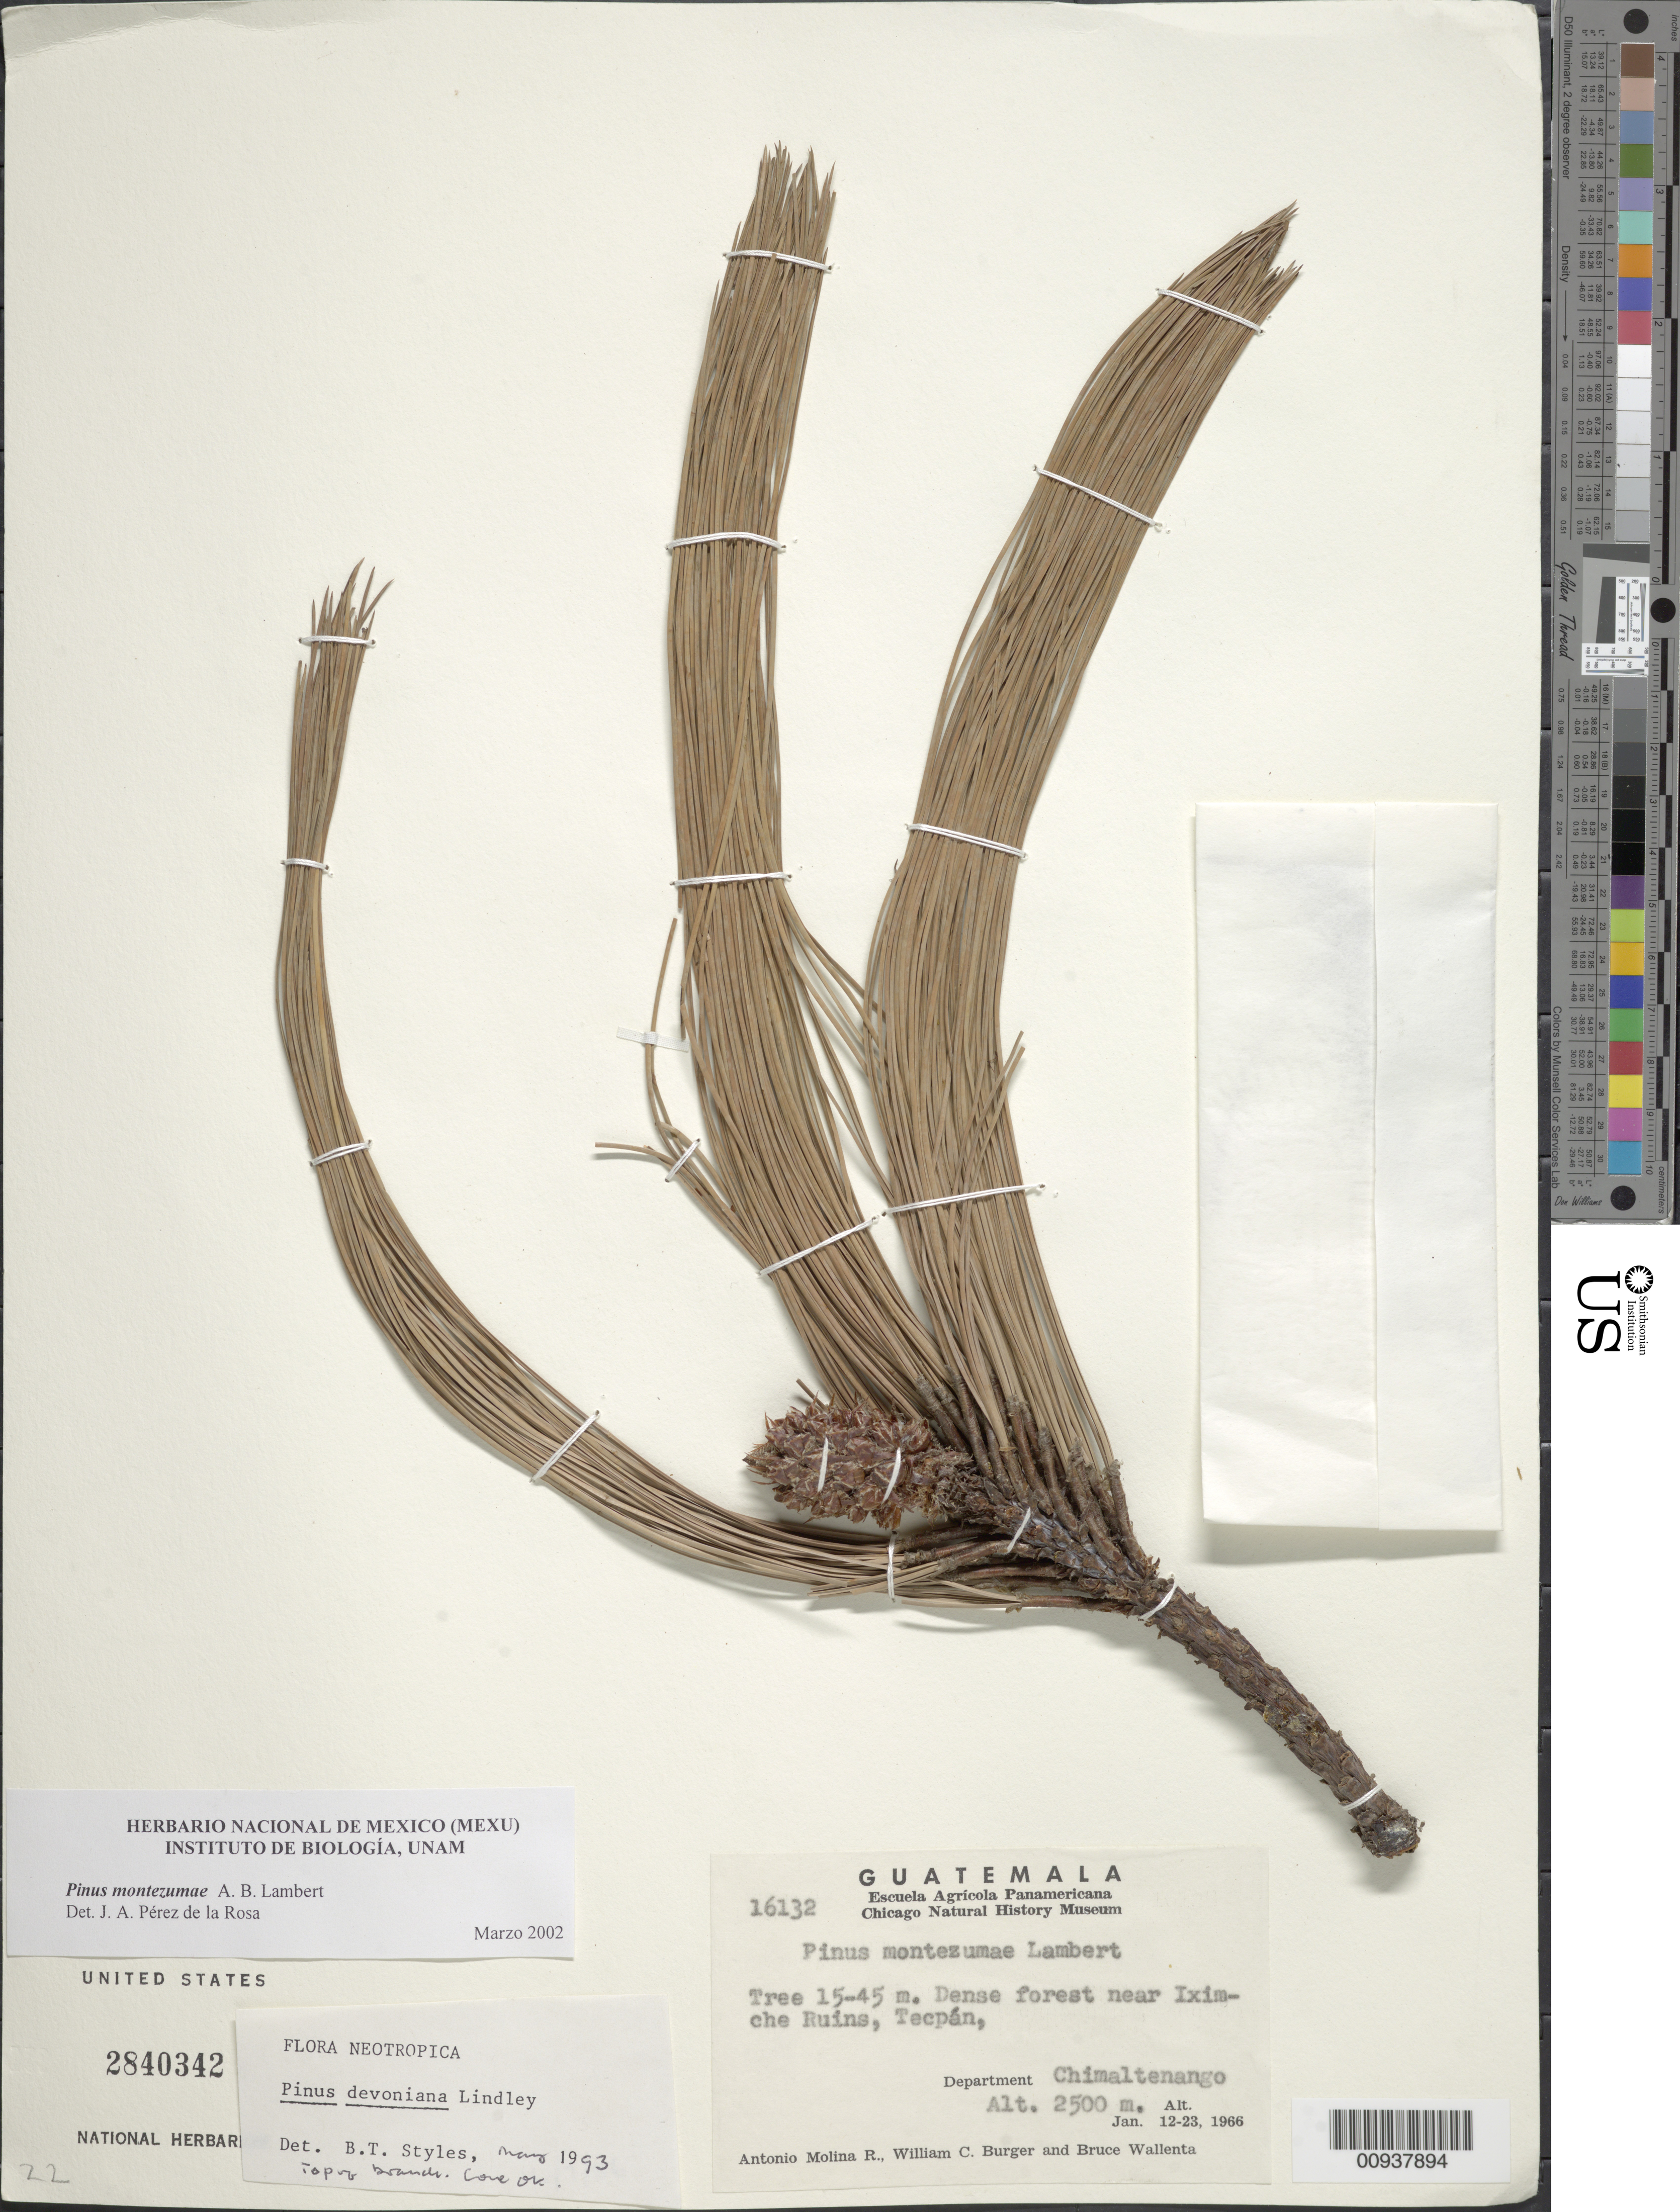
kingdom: Plantae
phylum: Tracheophyta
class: Pinopsida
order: Pinales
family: Pinaceae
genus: Pinus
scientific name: Pinus montezumae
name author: Lamb.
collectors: A. Molina R., W. Burger & B. Wallenta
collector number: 16132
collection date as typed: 12 Jan 1966 to 23 Jan 1966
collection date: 1966-01-12/1966-01-23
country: Guatemala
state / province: Chimaltenango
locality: Near Iximche Ruins, Técpan.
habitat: Dense forest.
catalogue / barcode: US 2840342